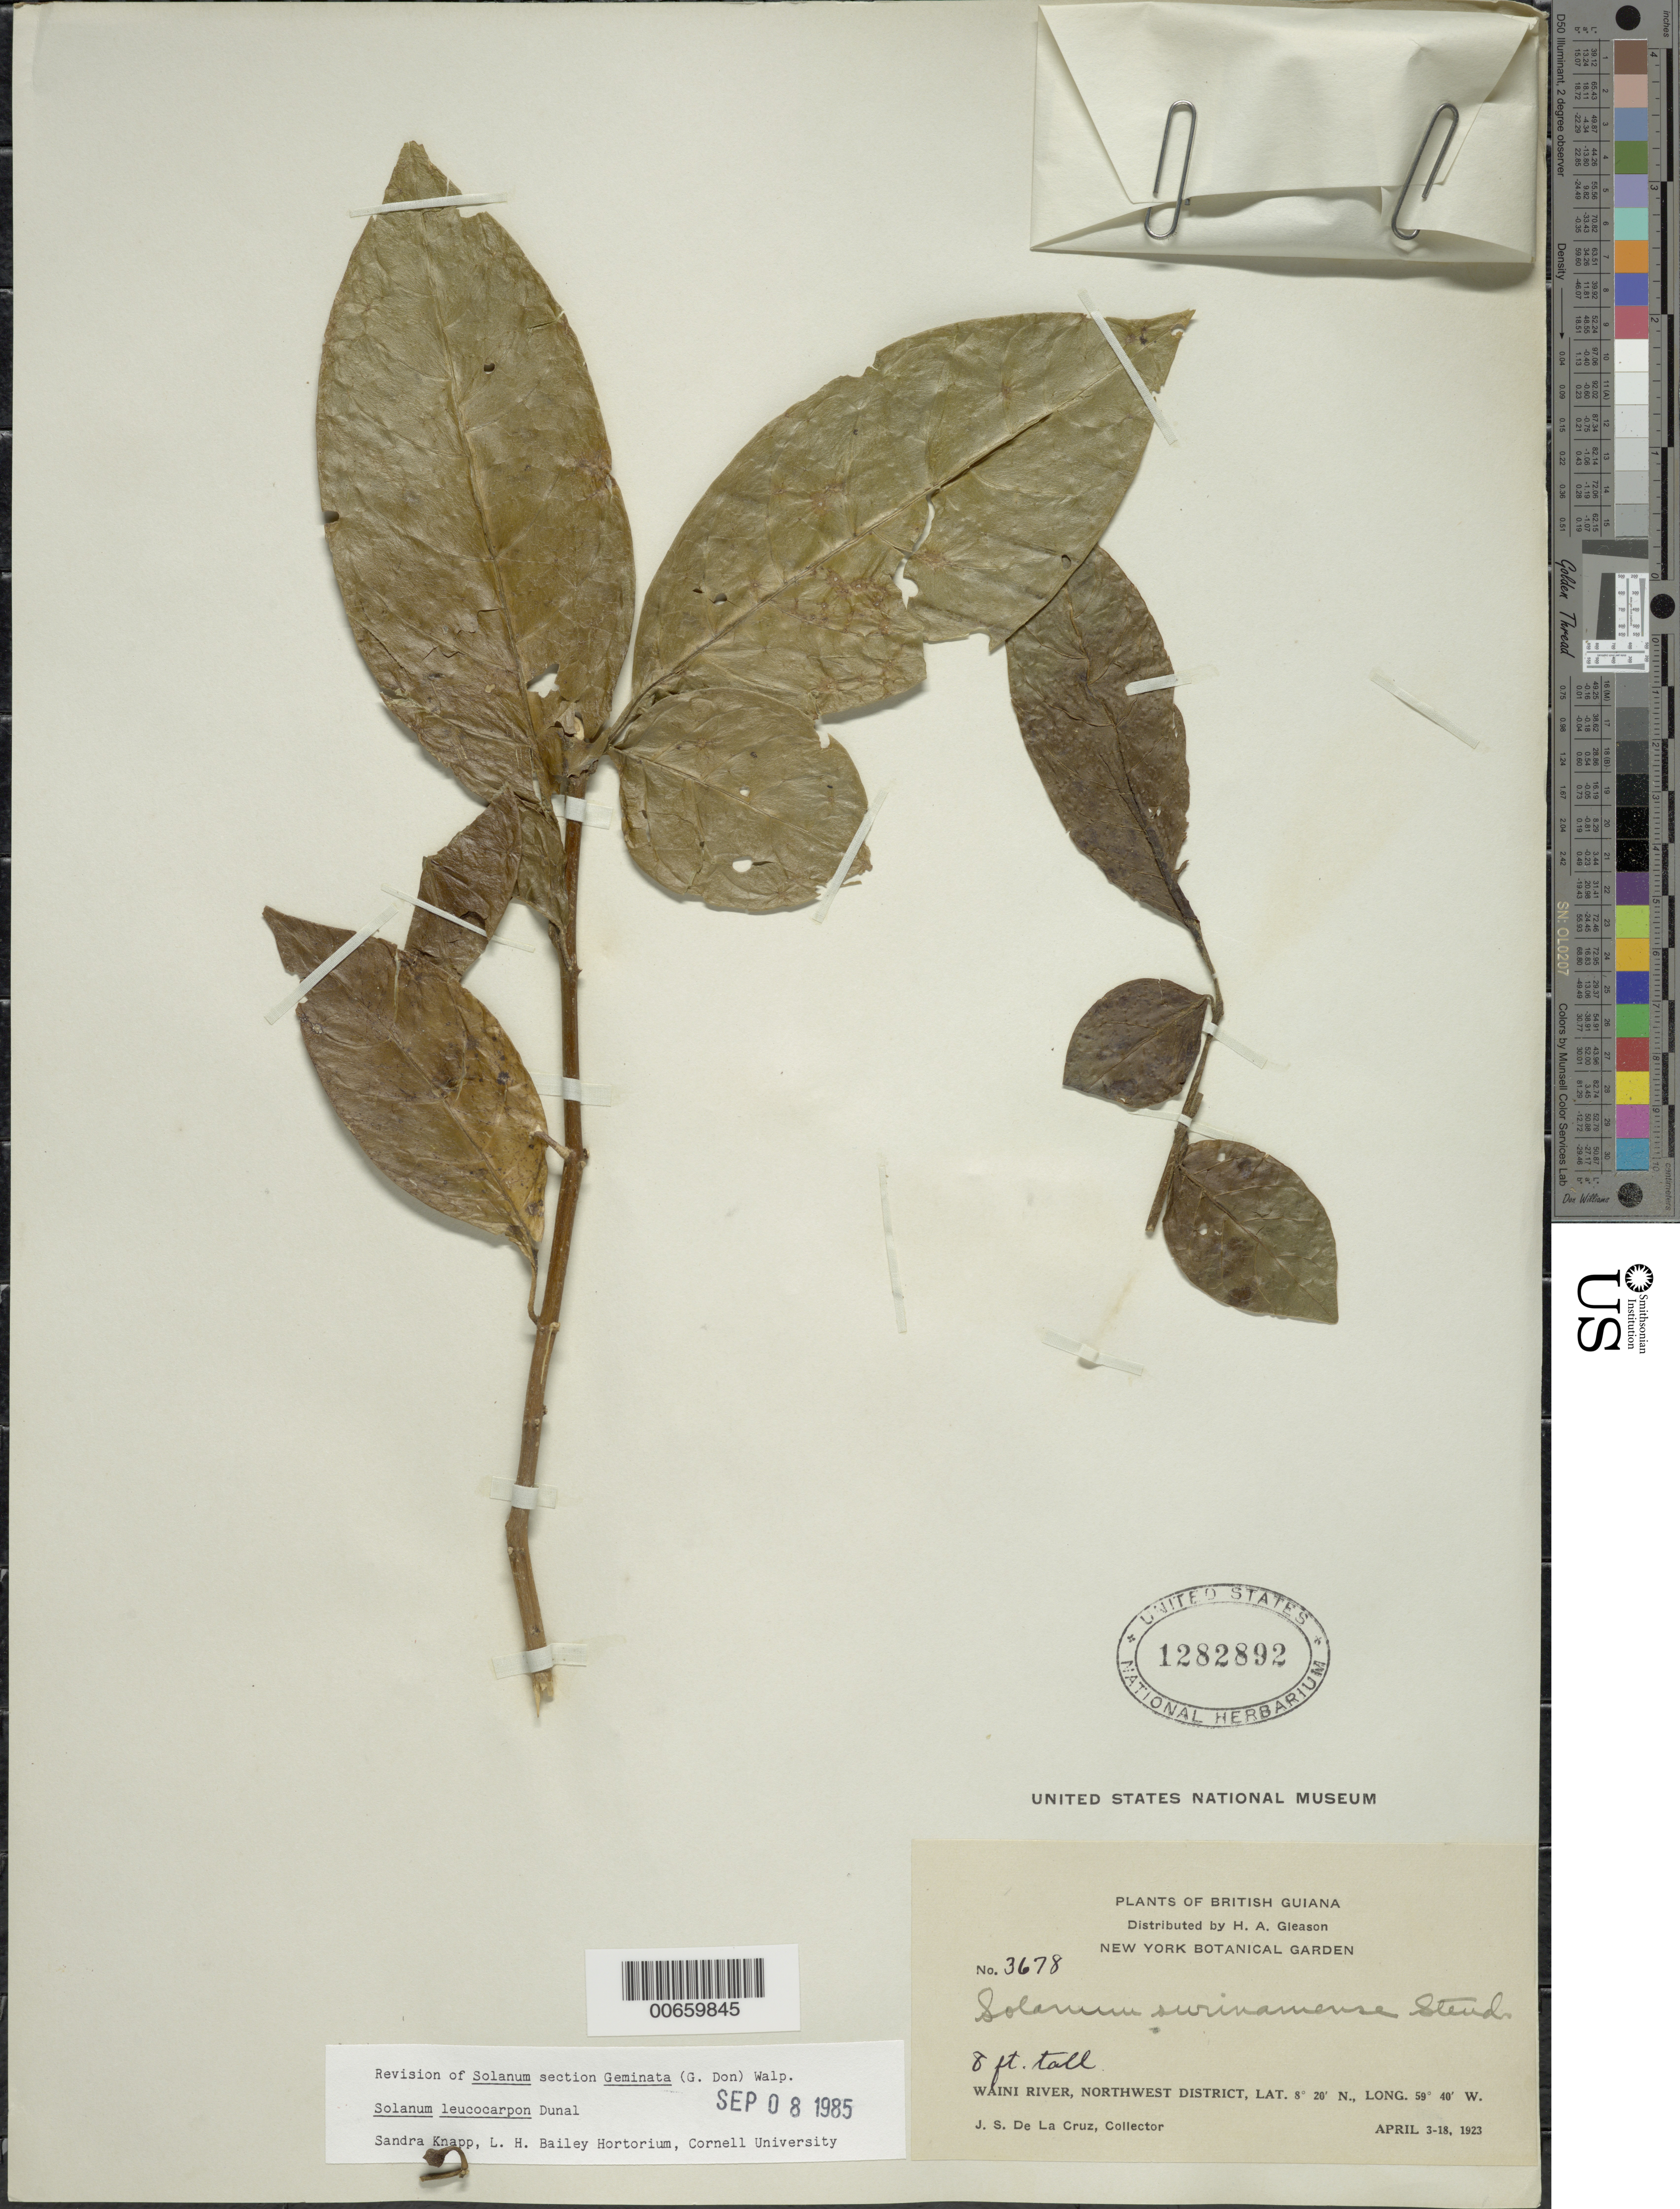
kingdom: Plantae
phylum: Tracheophyta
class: Magnoliopsida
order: Solanales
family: Solanaceae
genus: Solanum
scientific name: Solanum leucocarpon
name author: Dunal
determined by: Knapp, S. D.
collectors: J. S. de la Cruz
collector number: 3678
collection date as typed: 4 Apr 1923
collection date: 1923-04-04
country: Guyana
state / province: Barima-Waini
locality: Waini R., NW District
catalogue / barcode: US 1282892